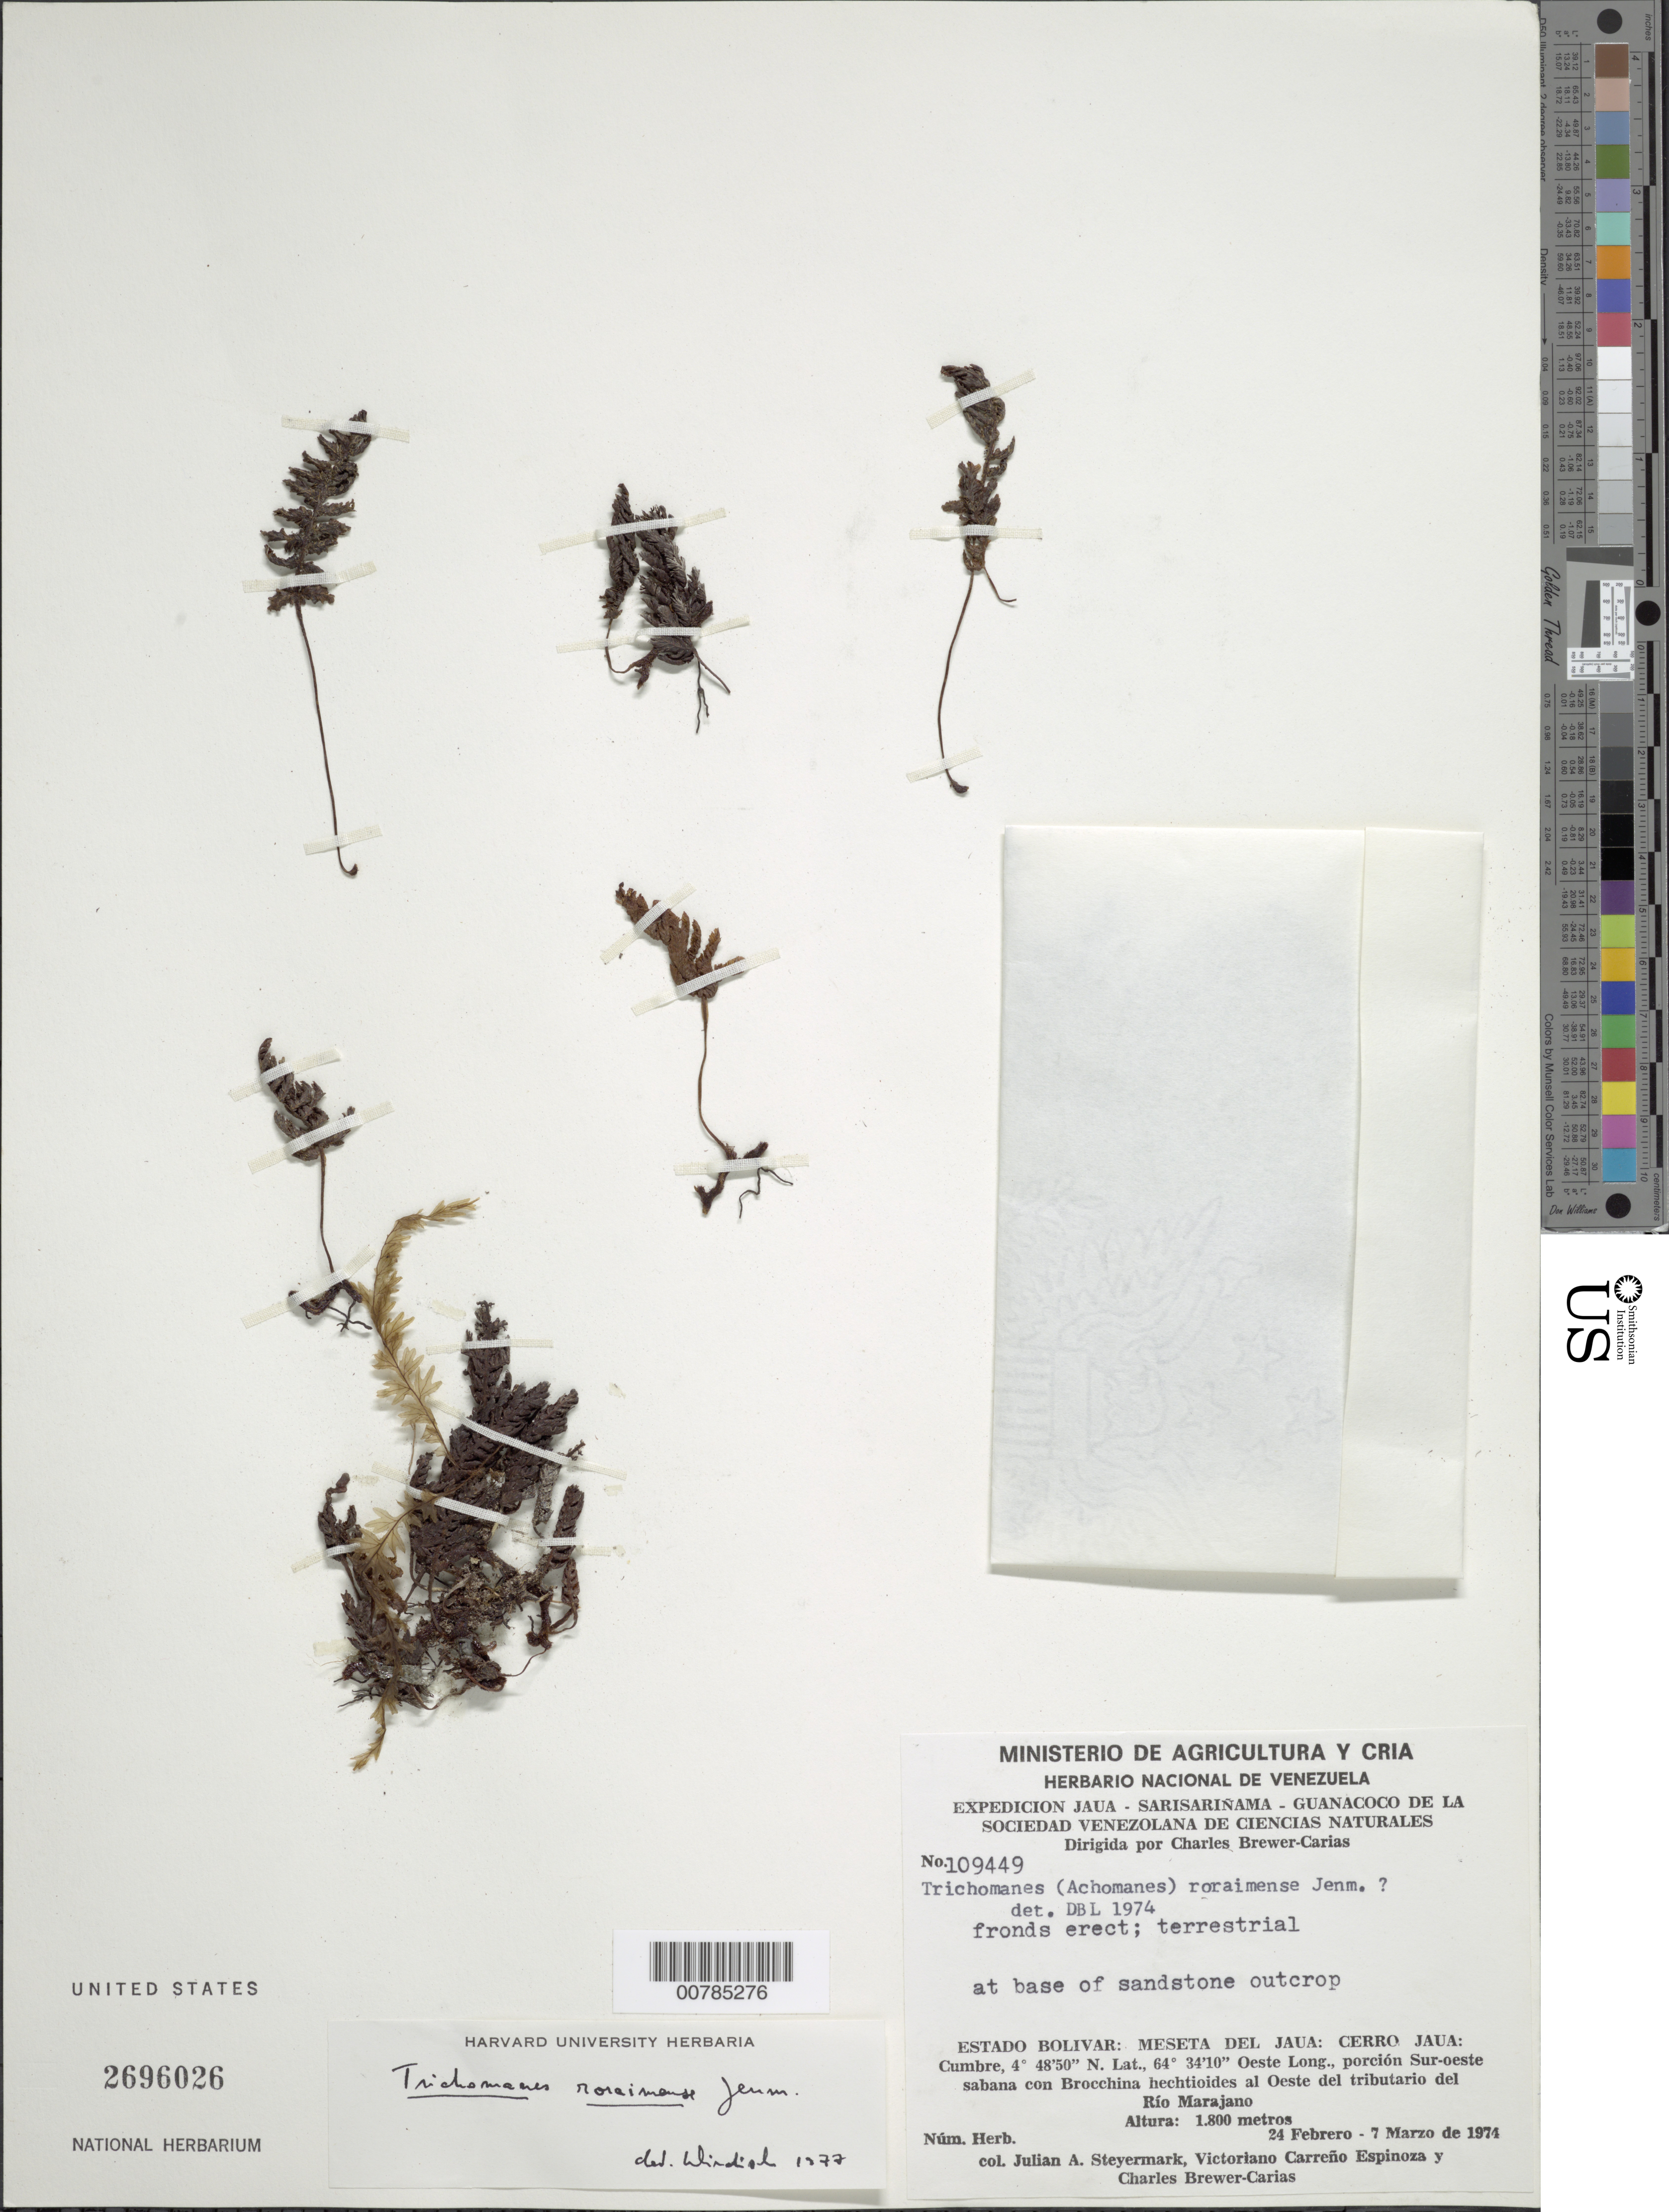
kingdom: Plantae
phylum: Tracheophyta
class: Polypodiopsida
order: Hymenophyllales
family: Hymenophyllaceae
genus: Trichomanes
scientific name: Trichomanes roraimense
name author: Jenman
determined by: Windisch, Paulo Guenter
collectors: J. Steyermark, V. Carreño E. & C. Brewer-Carias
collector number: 109449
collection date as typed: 24-Feb-74 to 7-Mar-74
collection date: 1974-02-24/1974-03-07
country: Venezuela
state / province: Bolívar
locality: Meseta del Jaua: Cerro Jaua, Río Marajano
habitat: Base of sandstone outcrop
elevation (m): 1800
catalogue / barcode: US 2696026